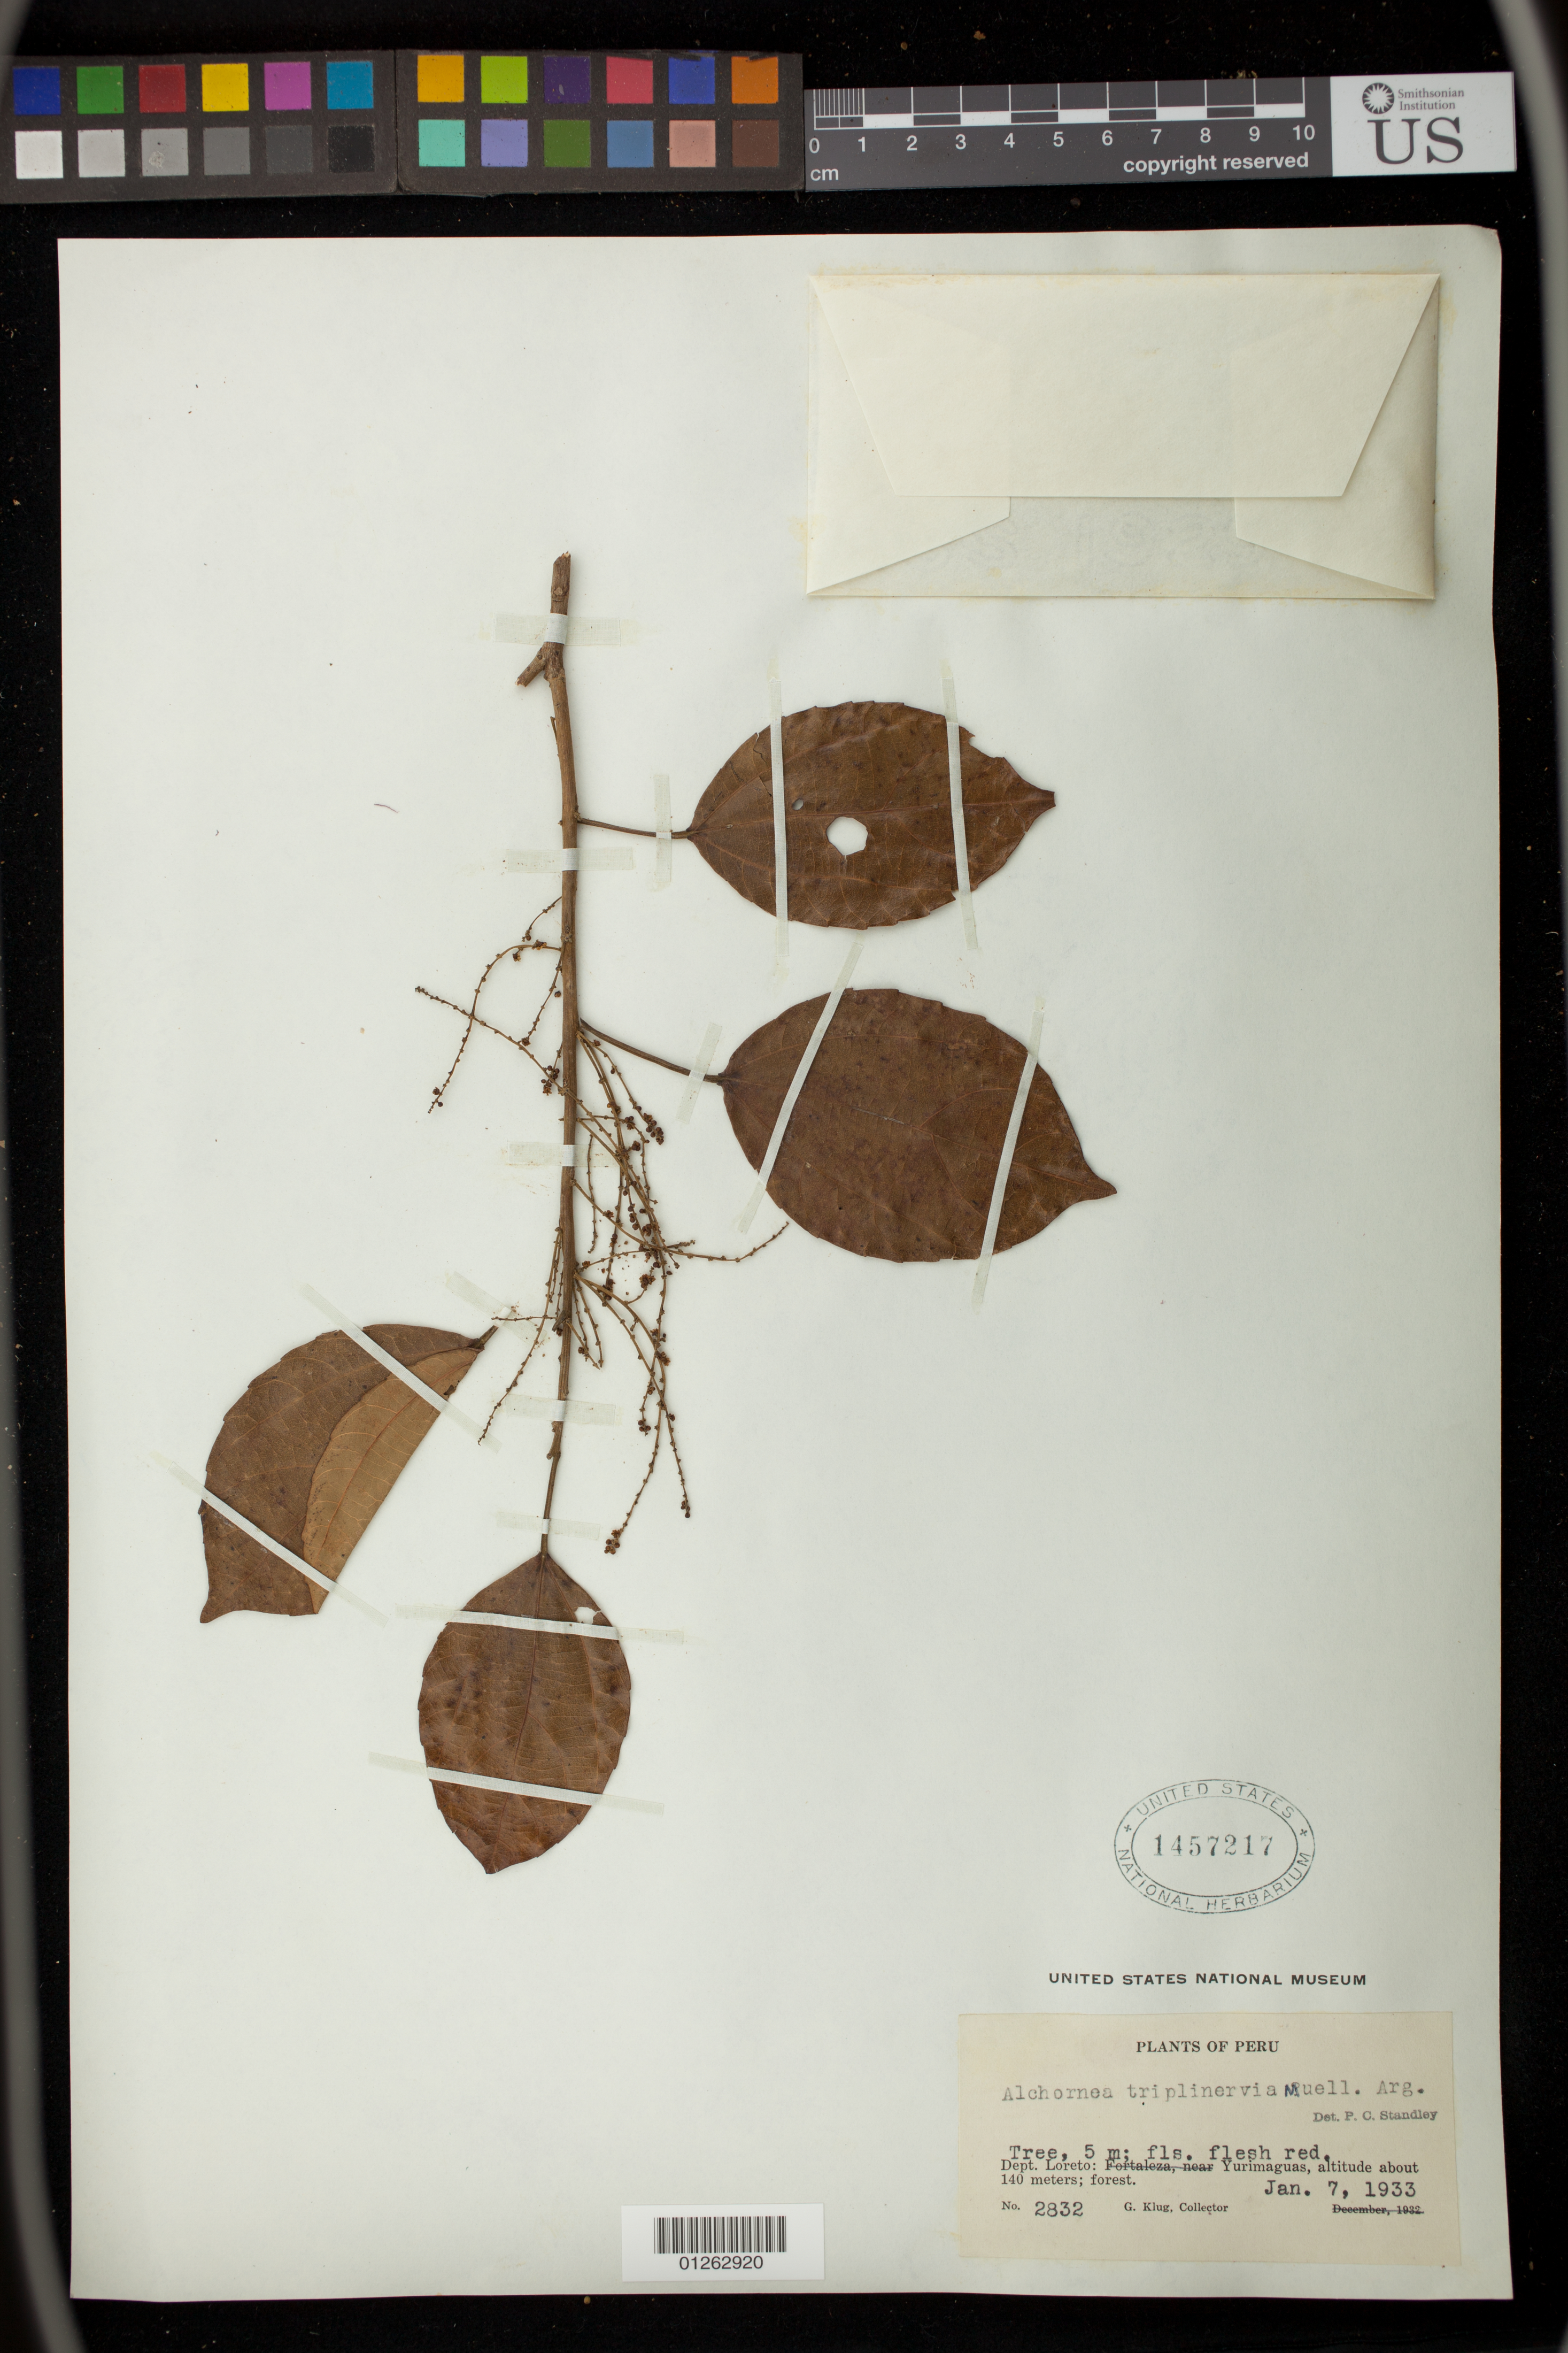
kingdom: Plantae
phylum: Tracheophyta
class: Magnoliopsida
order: Malpighiales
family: Euphorbiaceae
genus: Alchornea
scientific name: Alchornea triplinervia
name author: (Spreng.) Müll. Arg.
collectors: G. Klug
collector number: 2832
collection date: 1933-01-07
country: Peru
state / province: Loreto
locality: Yurimaguas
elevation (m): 140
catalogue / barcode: US 1457217